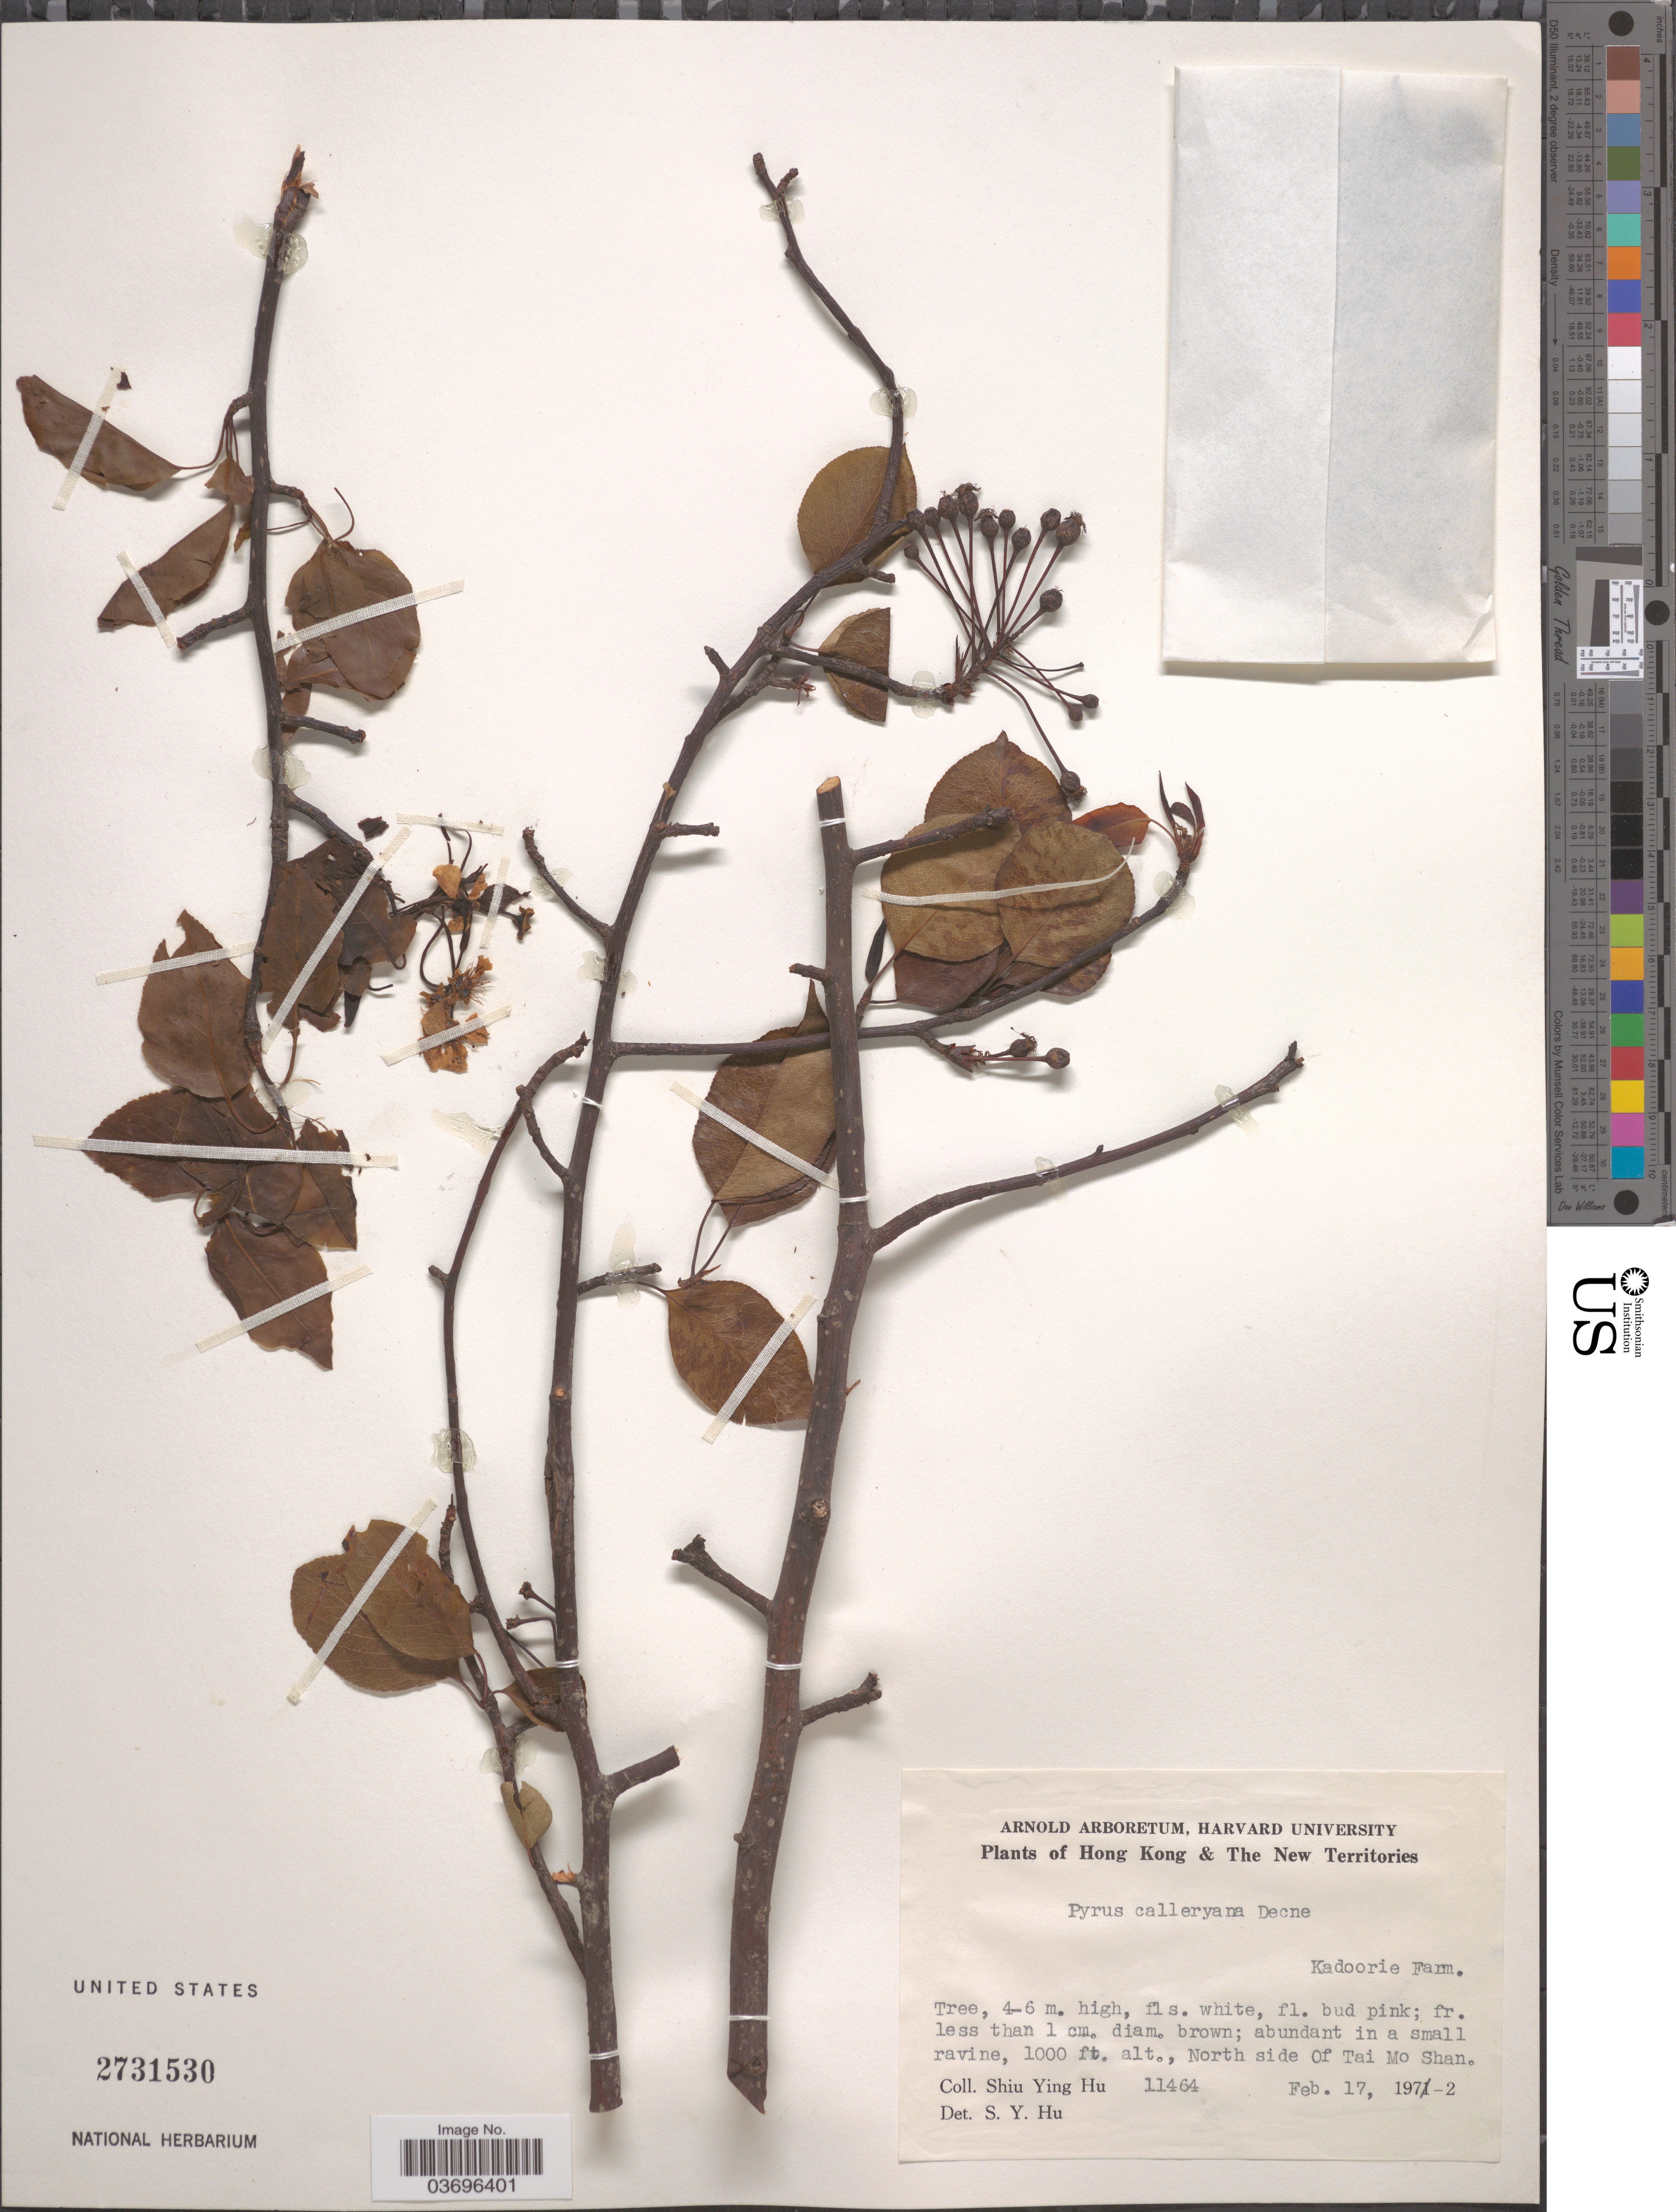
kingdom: Plantae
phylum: Tracheophyta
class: Magnoliopsida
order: Rosales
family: Rosaceae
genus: Pyrus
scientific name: Pyrus calleryana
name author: Decne.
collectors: S. Y. Hu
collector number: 11464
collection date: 1972-02-17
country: China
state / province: Hong Kong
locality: The New Territories. Kadoorie Farm. North side of Tai Mo Shan.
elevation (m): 305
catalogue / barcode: US 2731530